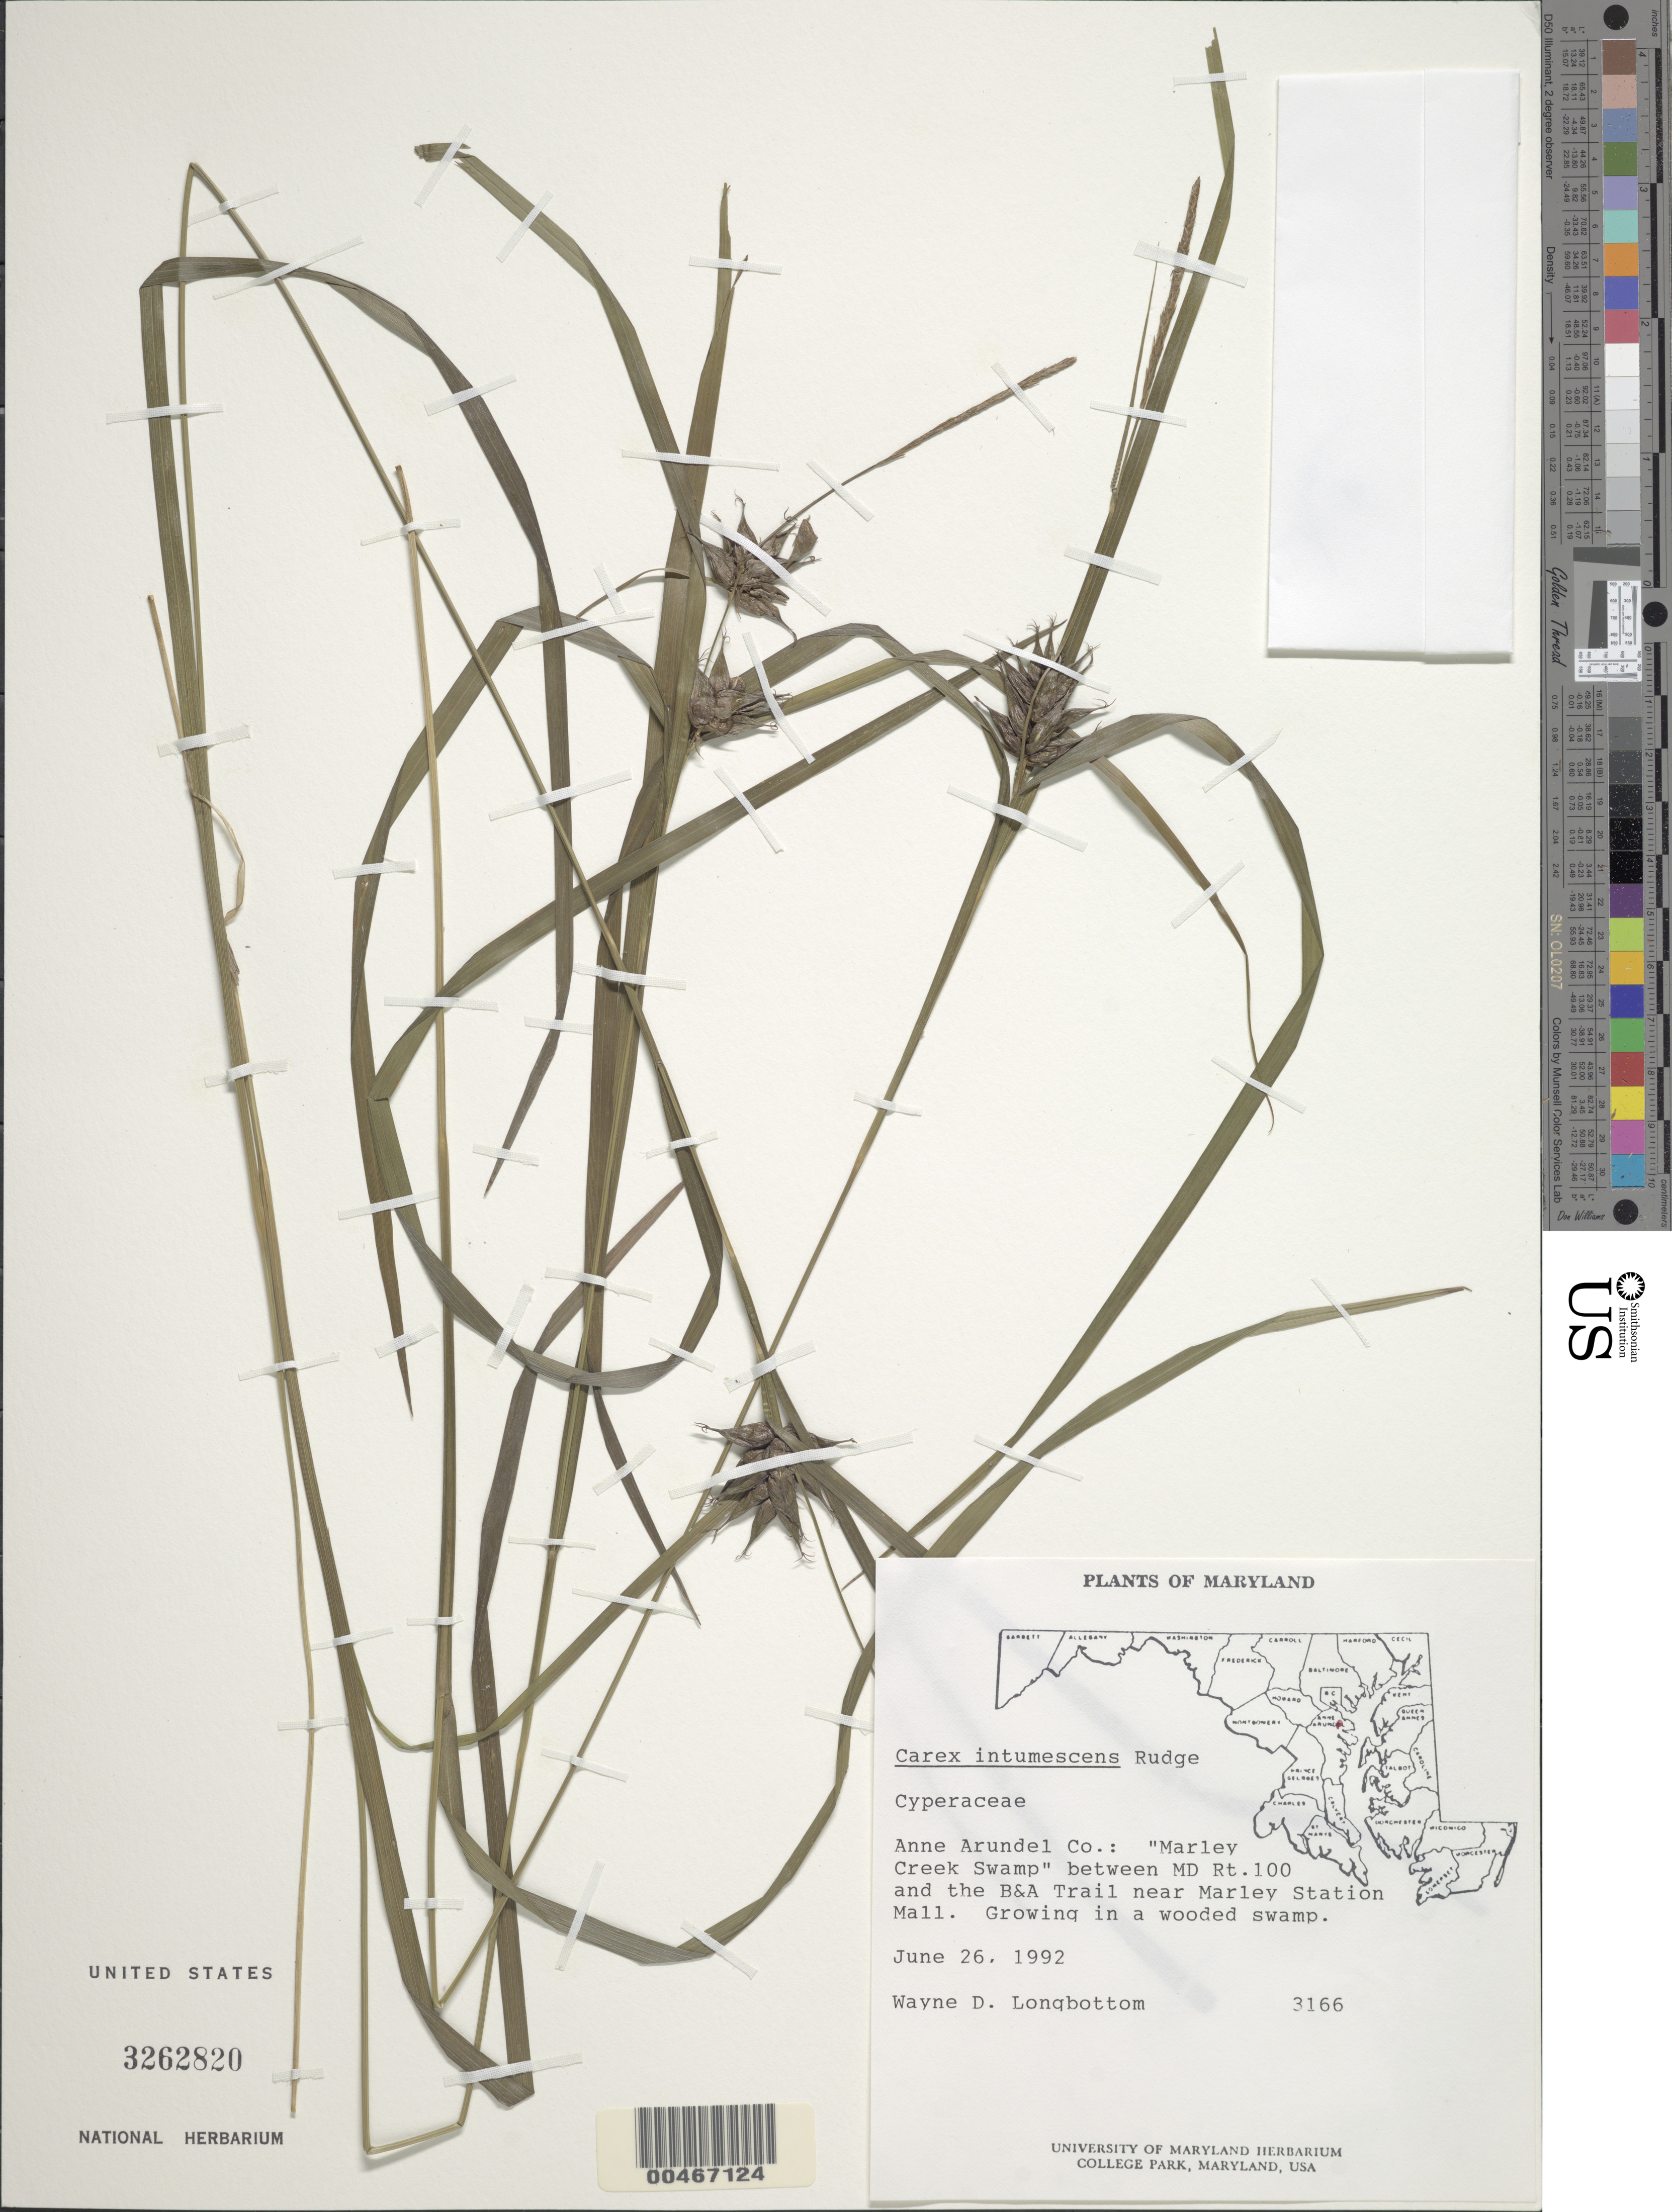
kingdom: Plantae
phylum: Tracheophyta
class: Liliopsida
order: Poales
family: Cyperaceae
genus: Carex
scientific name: Carex intumescens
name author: Rudge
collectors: W. D. Longbottom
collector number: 3166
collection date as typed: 26 Jun 1992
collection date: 1992-06-26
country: United States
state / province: Maryland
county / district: Anne Arundel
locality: Marley Creek Swamp, between Rt. 100 and the B&A trail near Marley Station Mall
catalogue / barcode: US 3262820